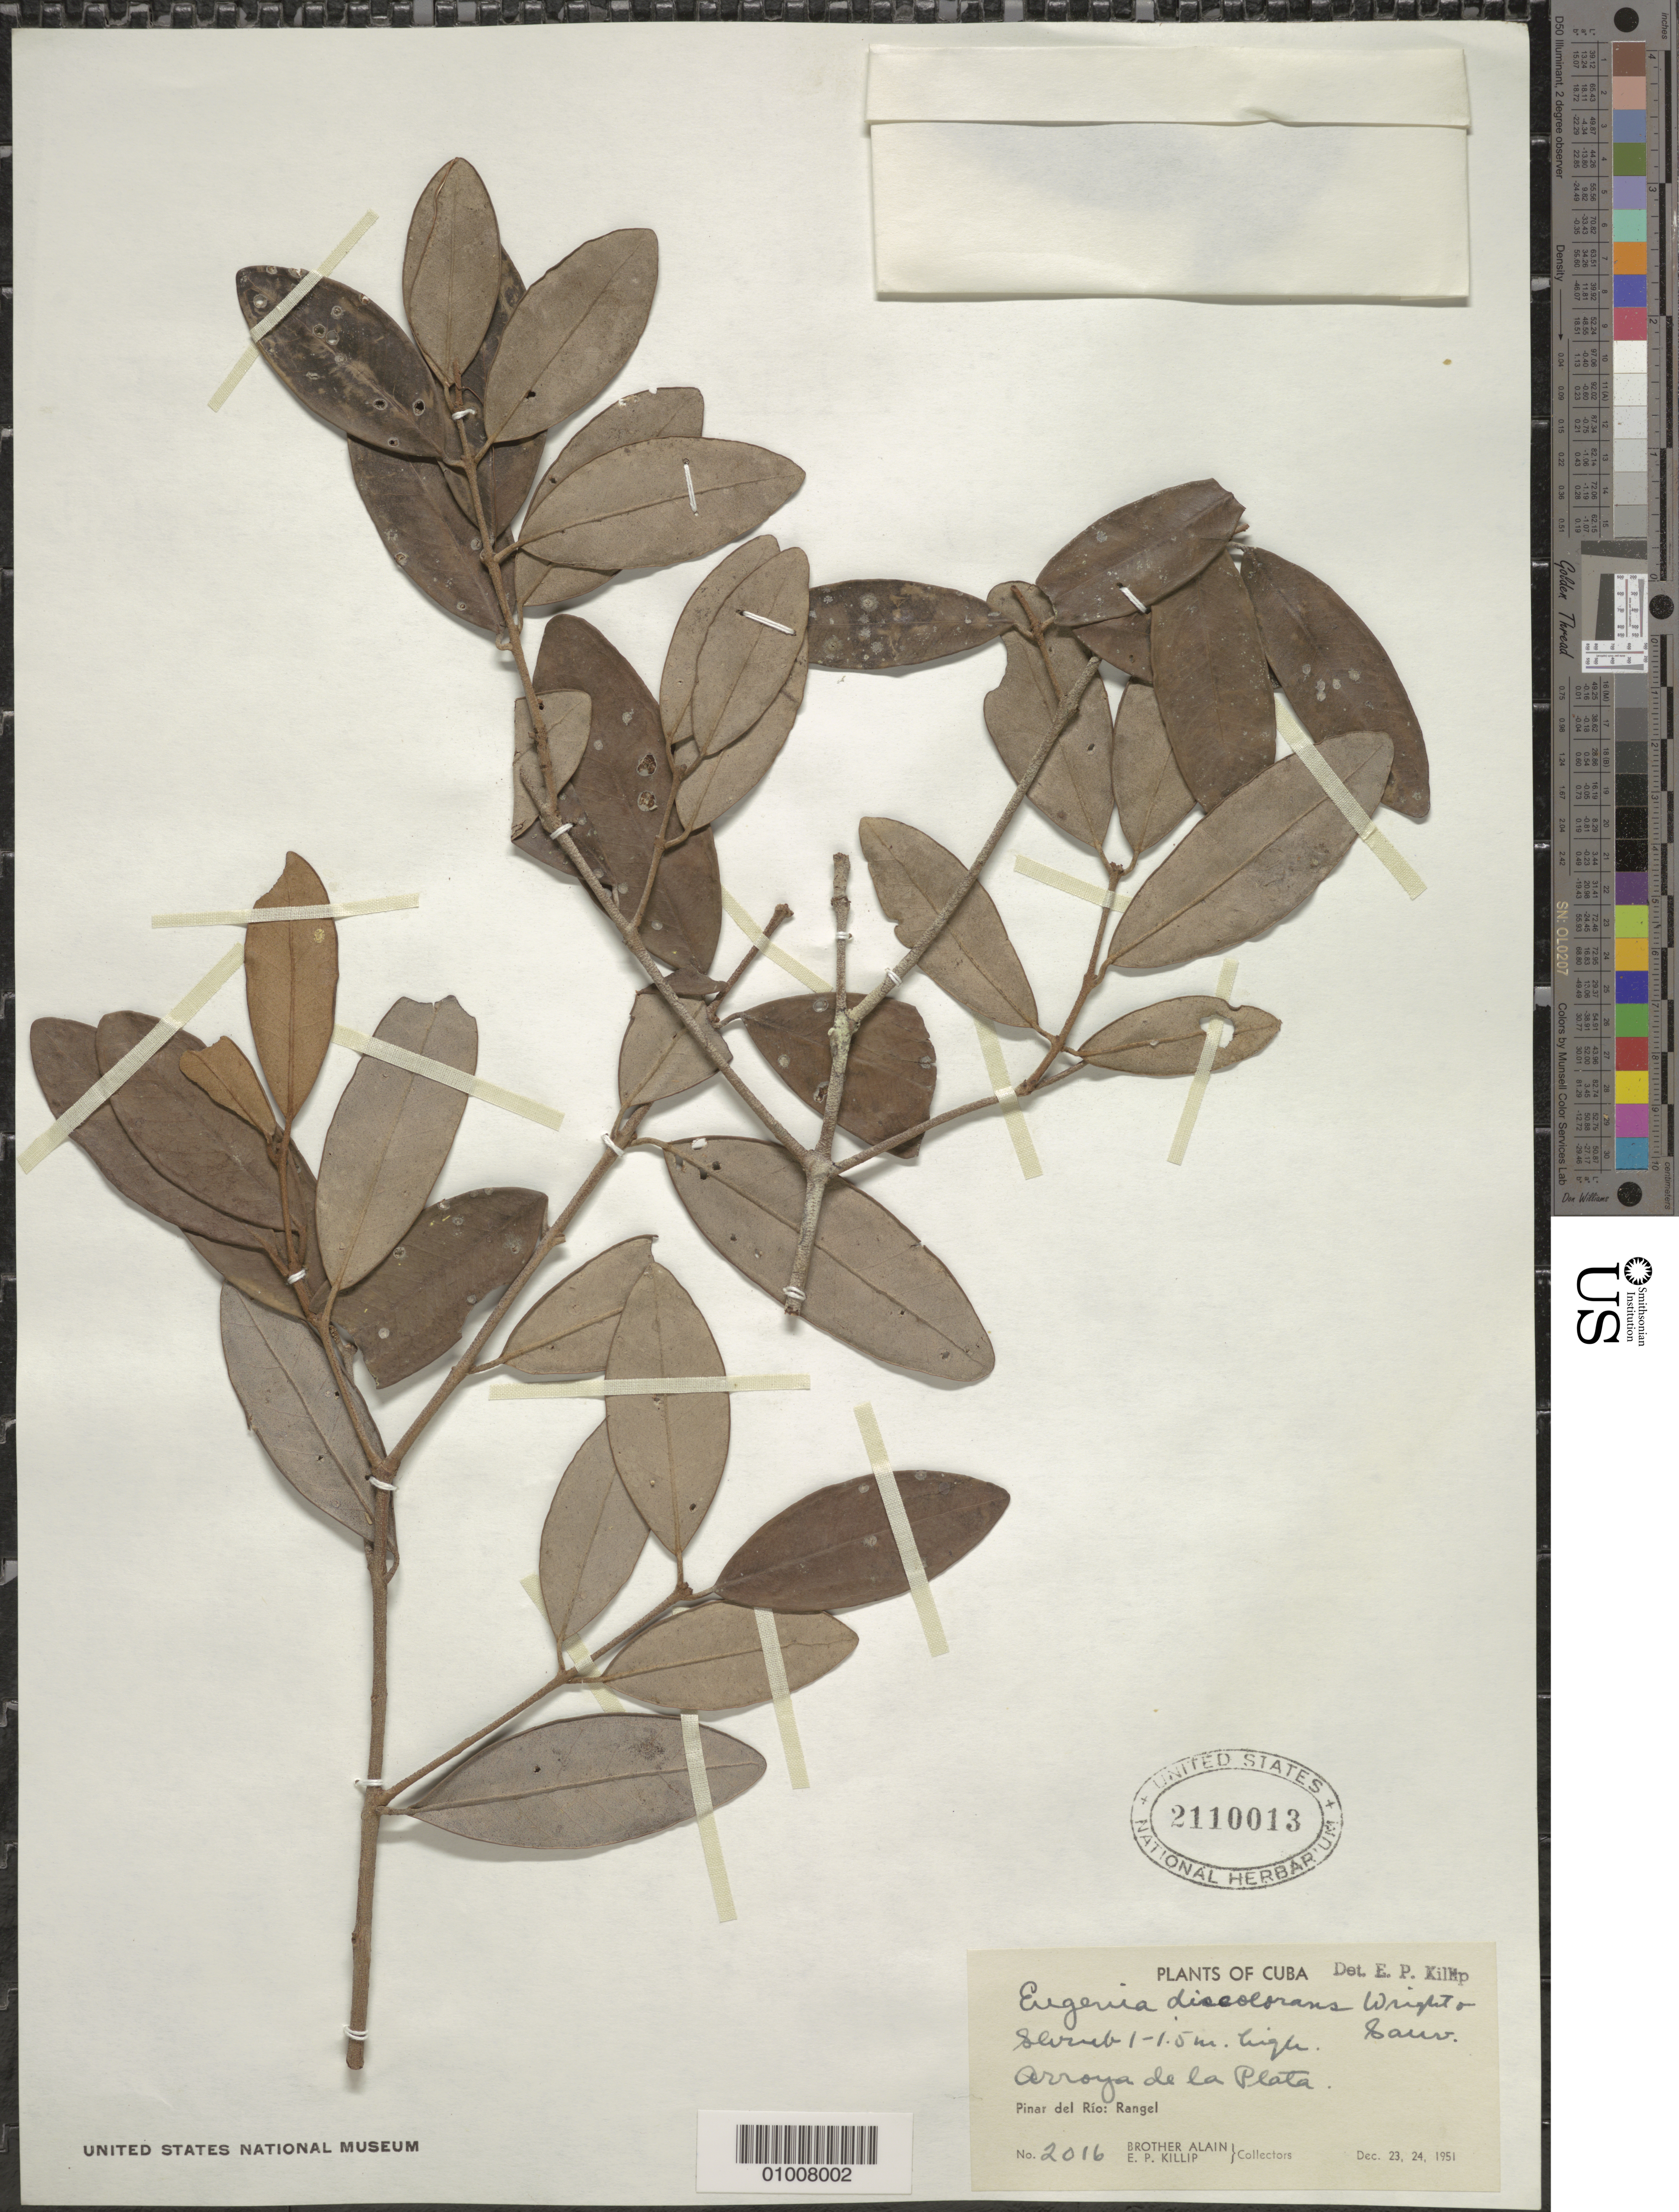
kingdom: Plantae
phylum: Tracheophyta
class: Magnoliopsida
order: Myrtales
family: Myrtaceae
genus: Eugenia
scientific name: Eugenia discolorans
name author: C. Wright & Sauvalle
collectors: A. H. Liogier & E. P. Killip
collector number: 2016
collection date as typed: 23 Dec 1951 to 24 Dec 1951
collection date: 1951-12-23/1951-12-24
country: Cuba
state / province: Pinar del Rio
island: Cuba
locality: Arroya de la Plata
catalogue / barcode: US 2110013